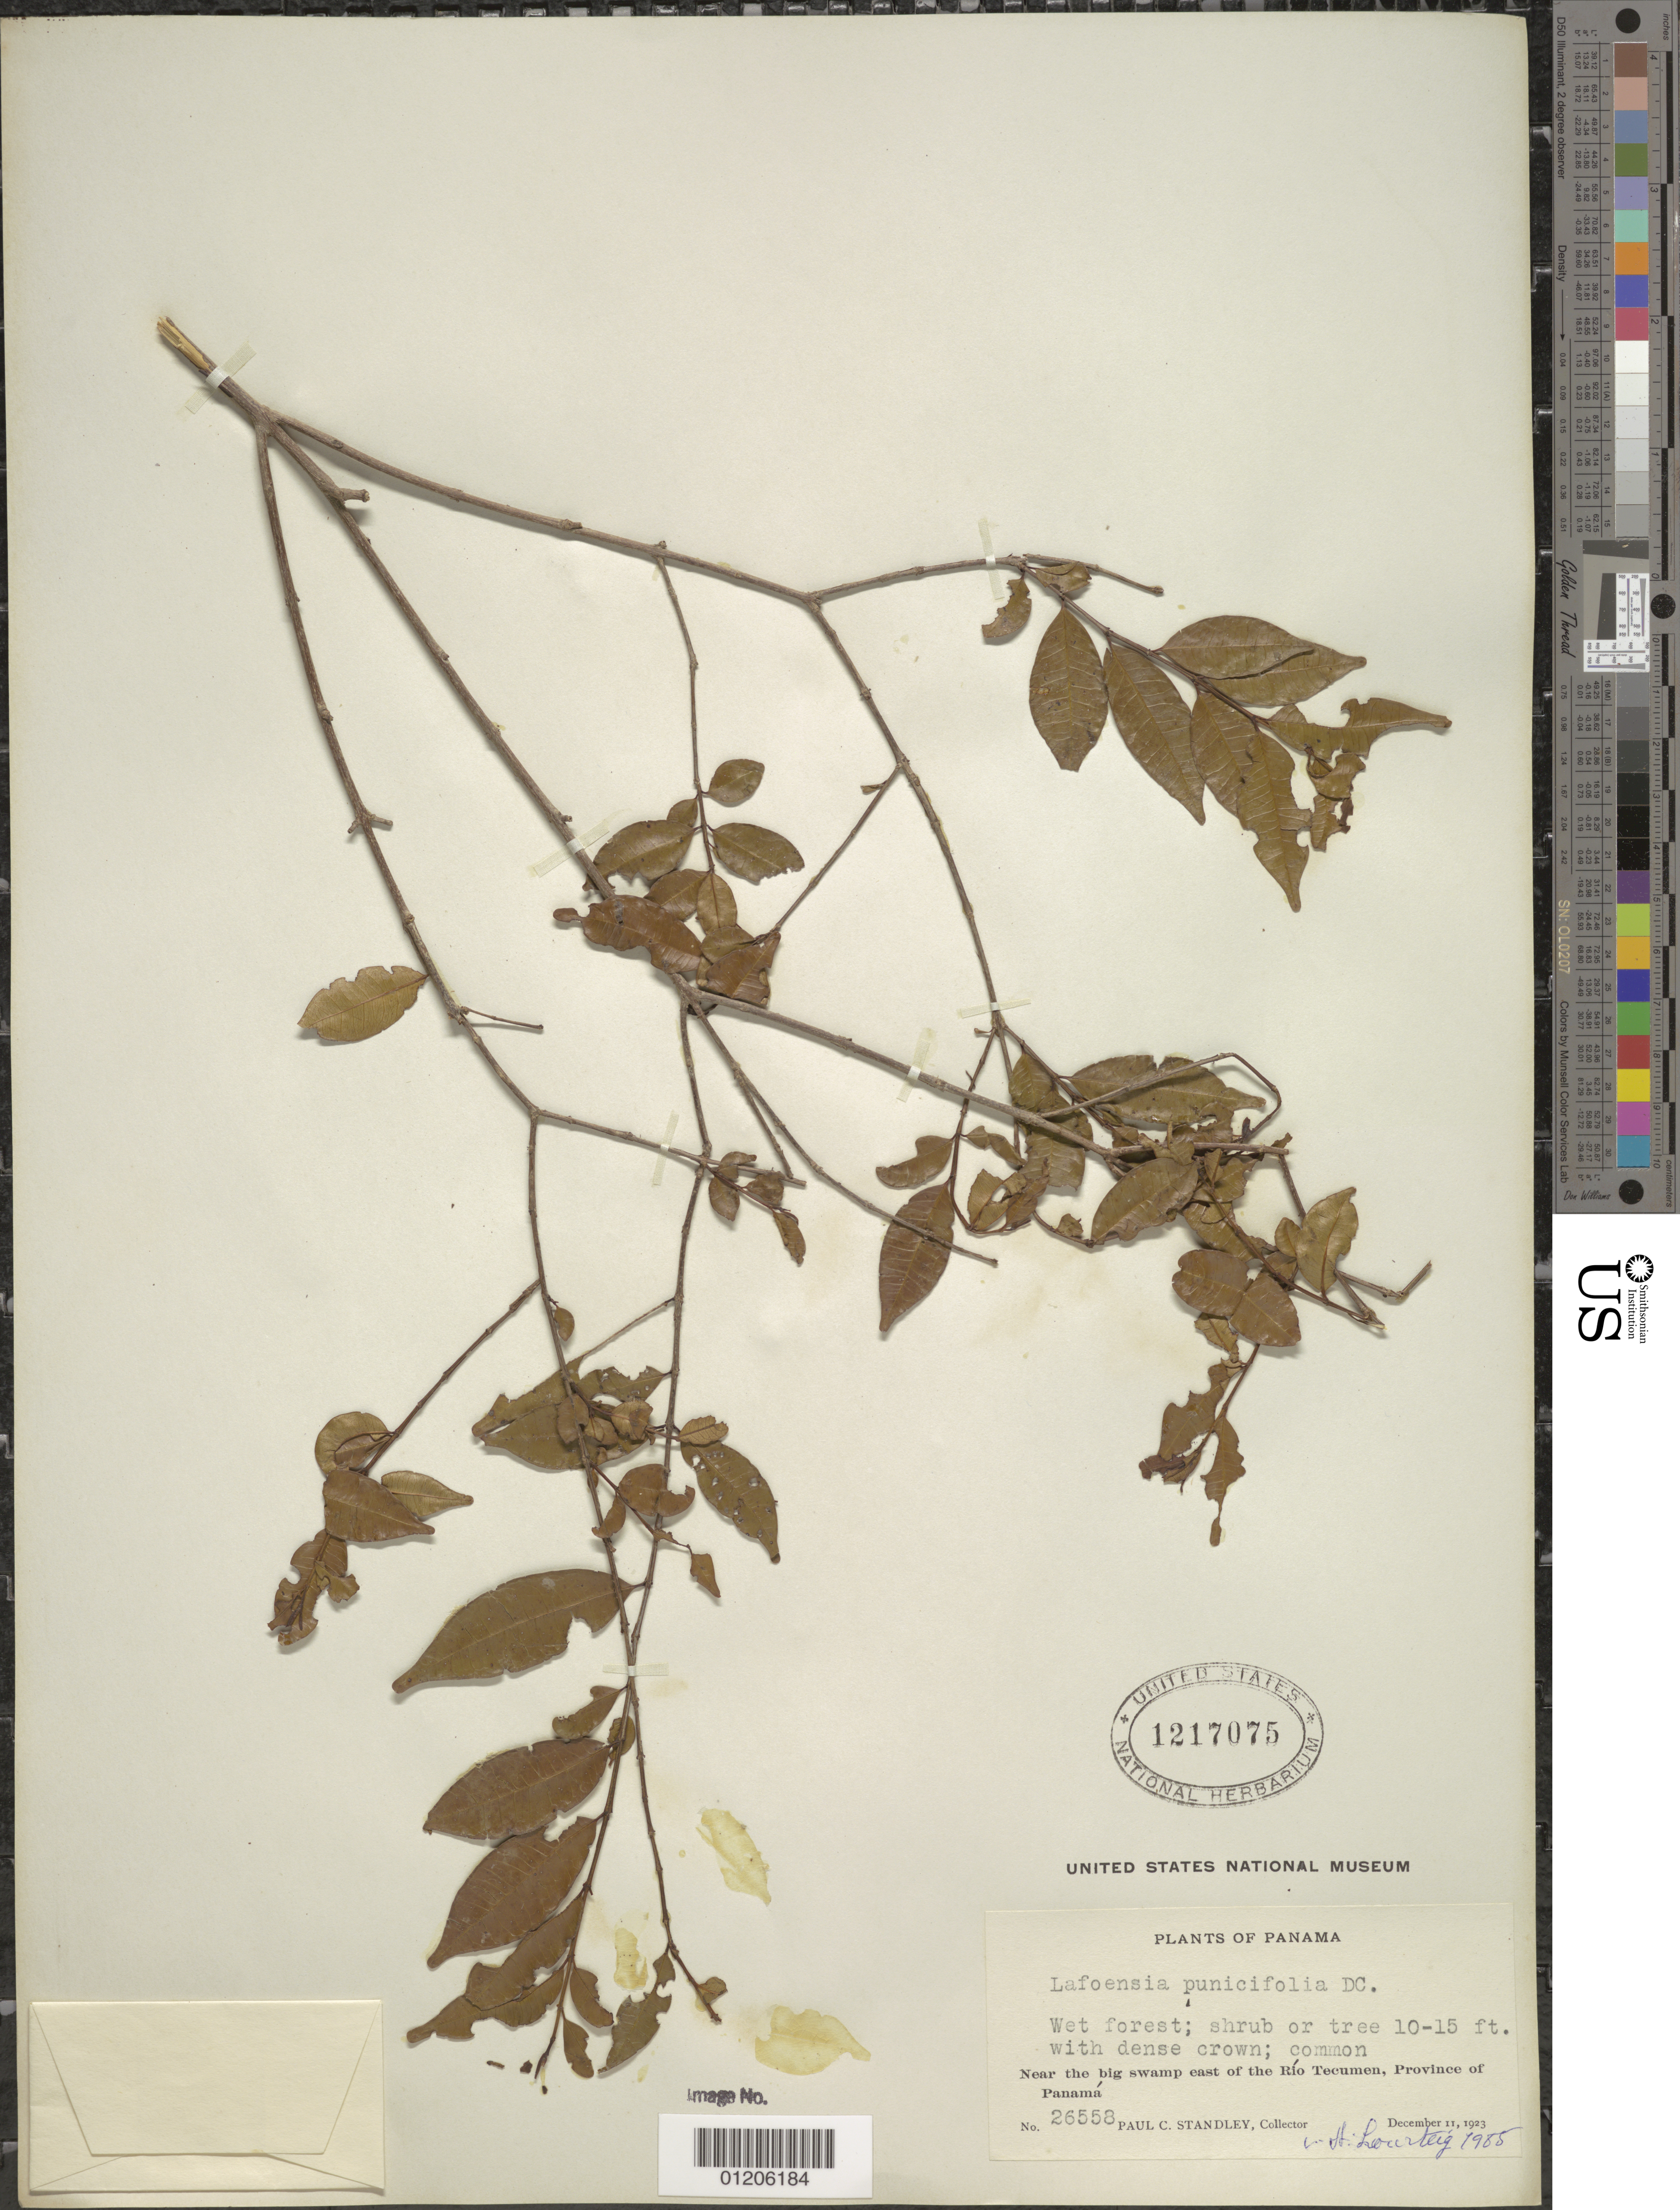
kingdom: Plantae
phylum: Tracheophyta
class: Magnoliopsida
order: Myrtales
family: Lythraceae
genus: Lafoensia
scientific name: Lafoensia punicifolia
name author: DC.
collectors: P. C. Standley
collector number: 26558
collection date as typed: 11 Dec 1923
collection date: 1923-12-11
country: Panama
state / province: Panamá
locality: Near big swamp E of Rio Tecumen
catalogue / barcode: US 1217075